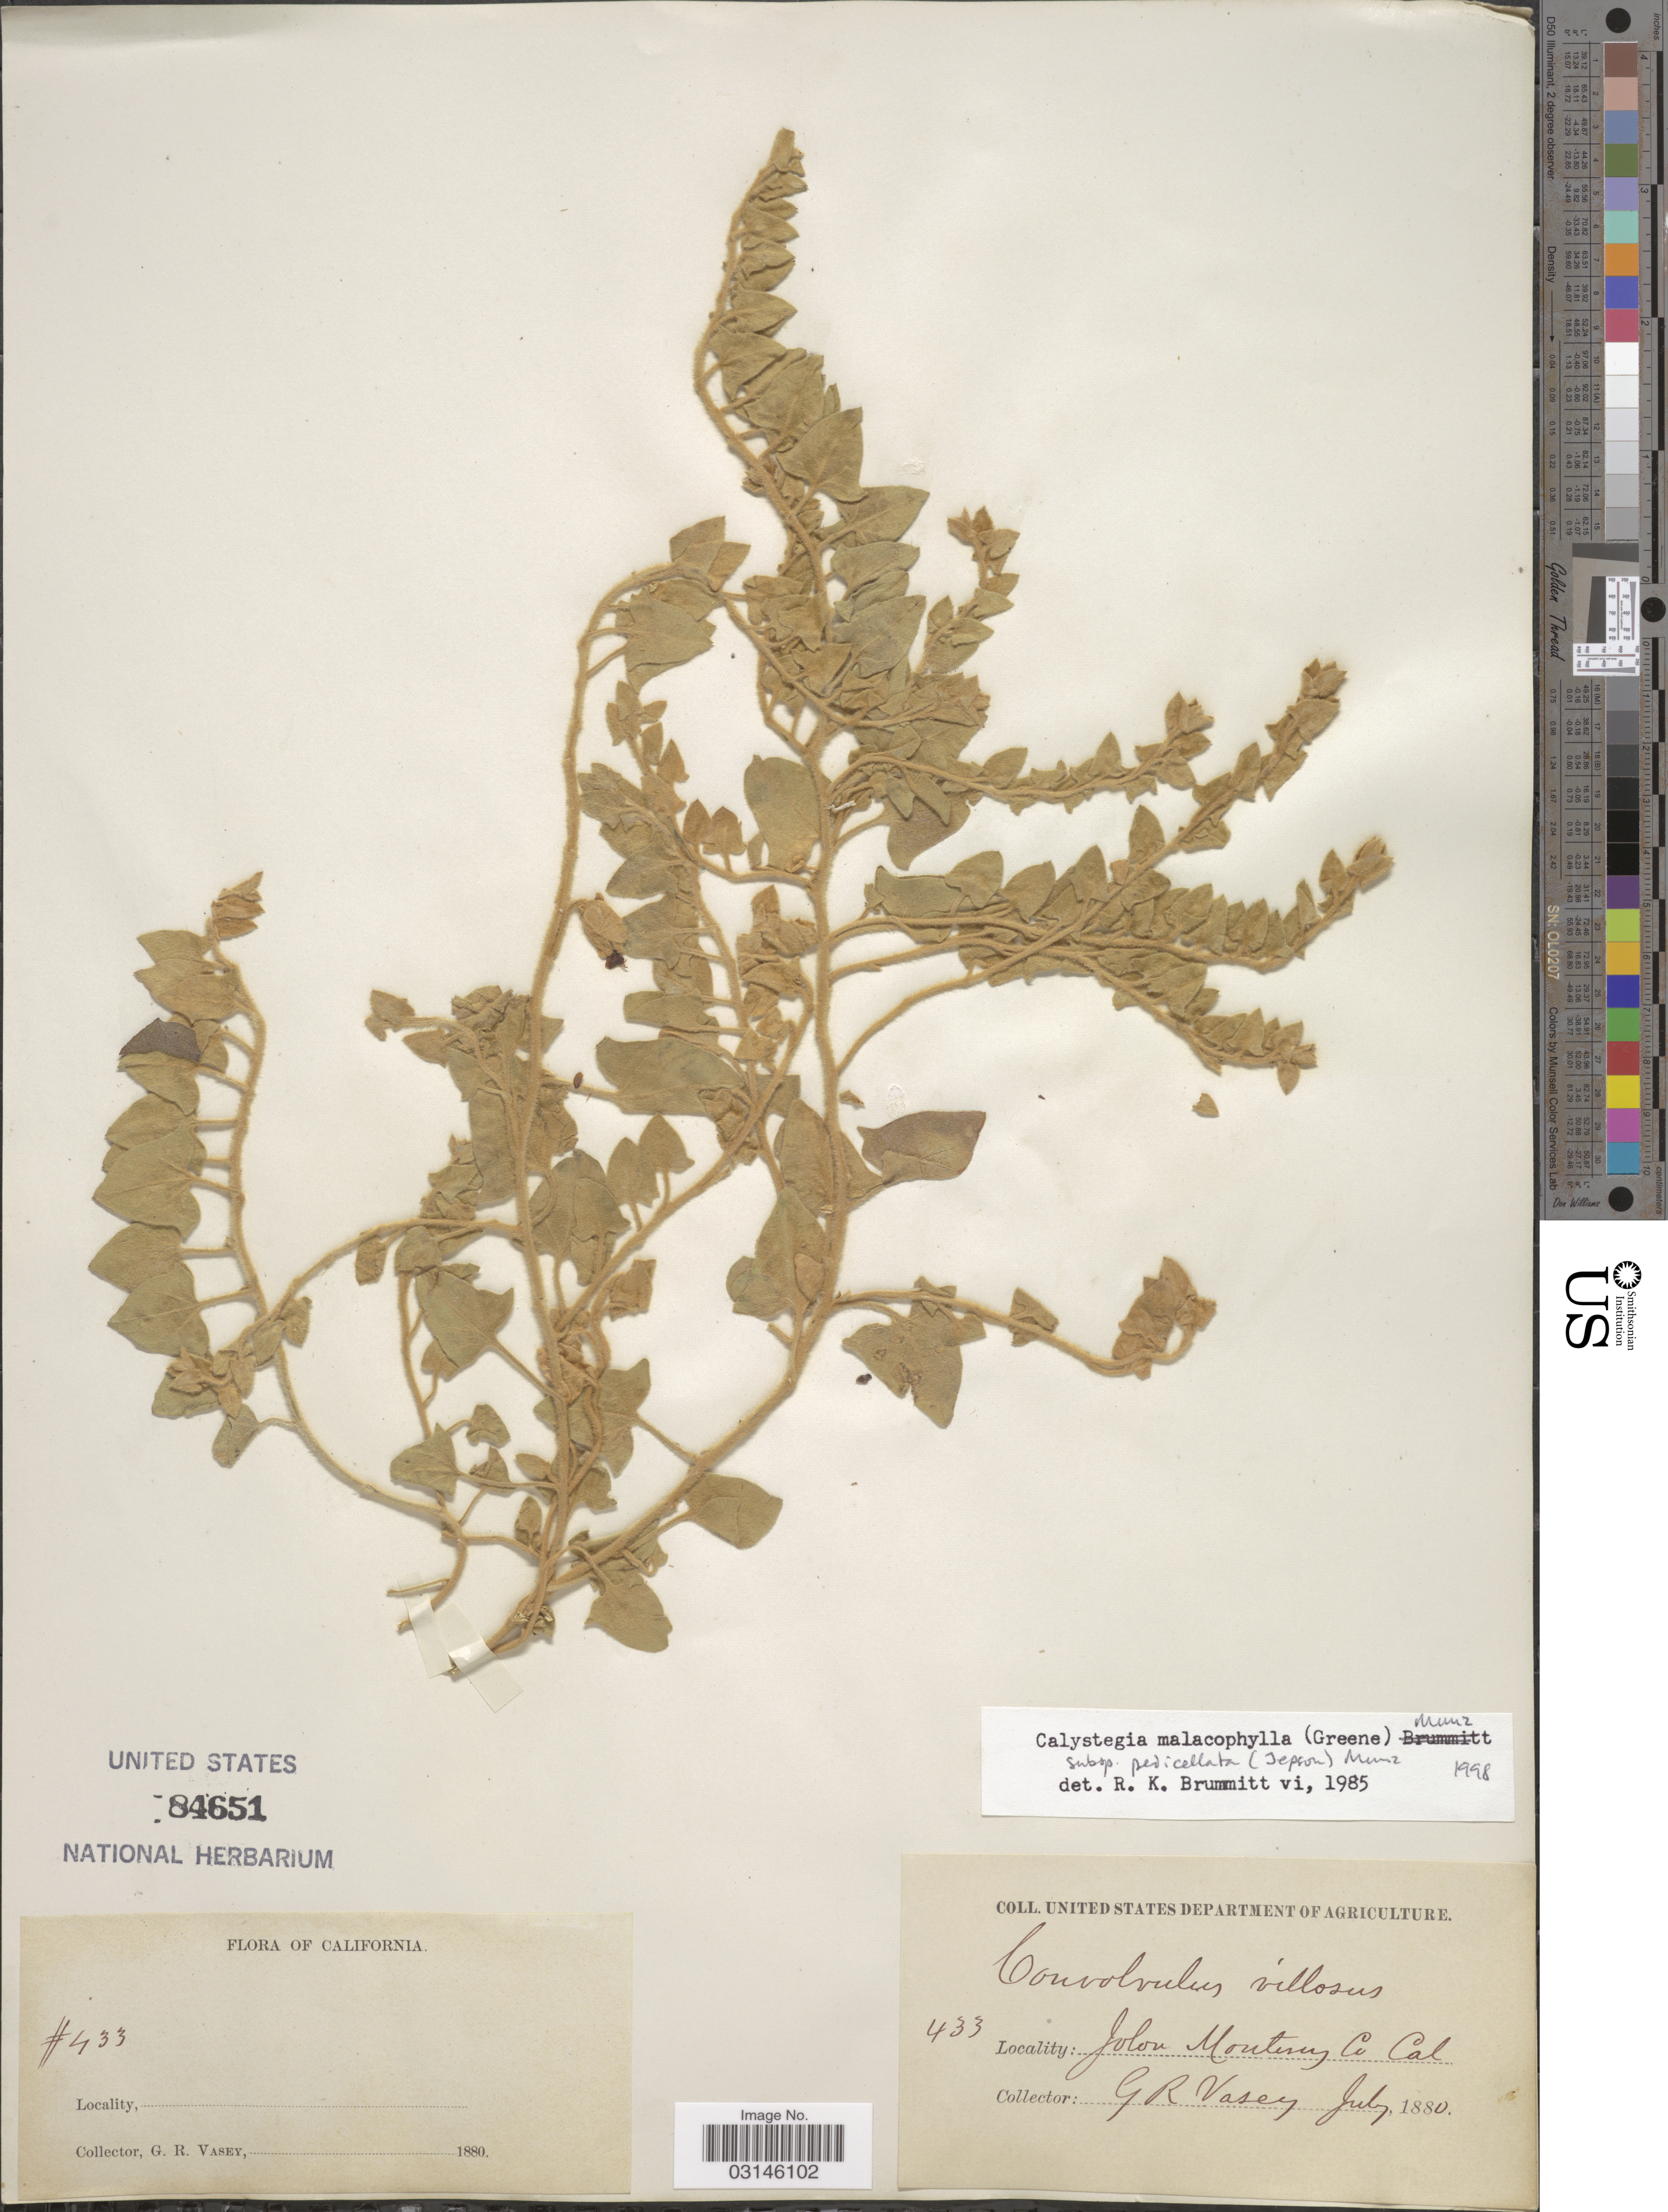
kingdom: Plantae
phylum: Tracheophyta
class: Magnoliopsida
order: Solanales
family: Convolvulaceae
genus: Calystegia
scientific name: Calystegia malacophylla subsp. pedicellata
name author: (Jeps.) Munz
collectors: G. R. Vasey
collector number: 433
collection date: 1880-07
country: United States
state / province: California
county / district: Monterey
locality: Jolon Monterey Co.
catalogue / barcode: US 84651